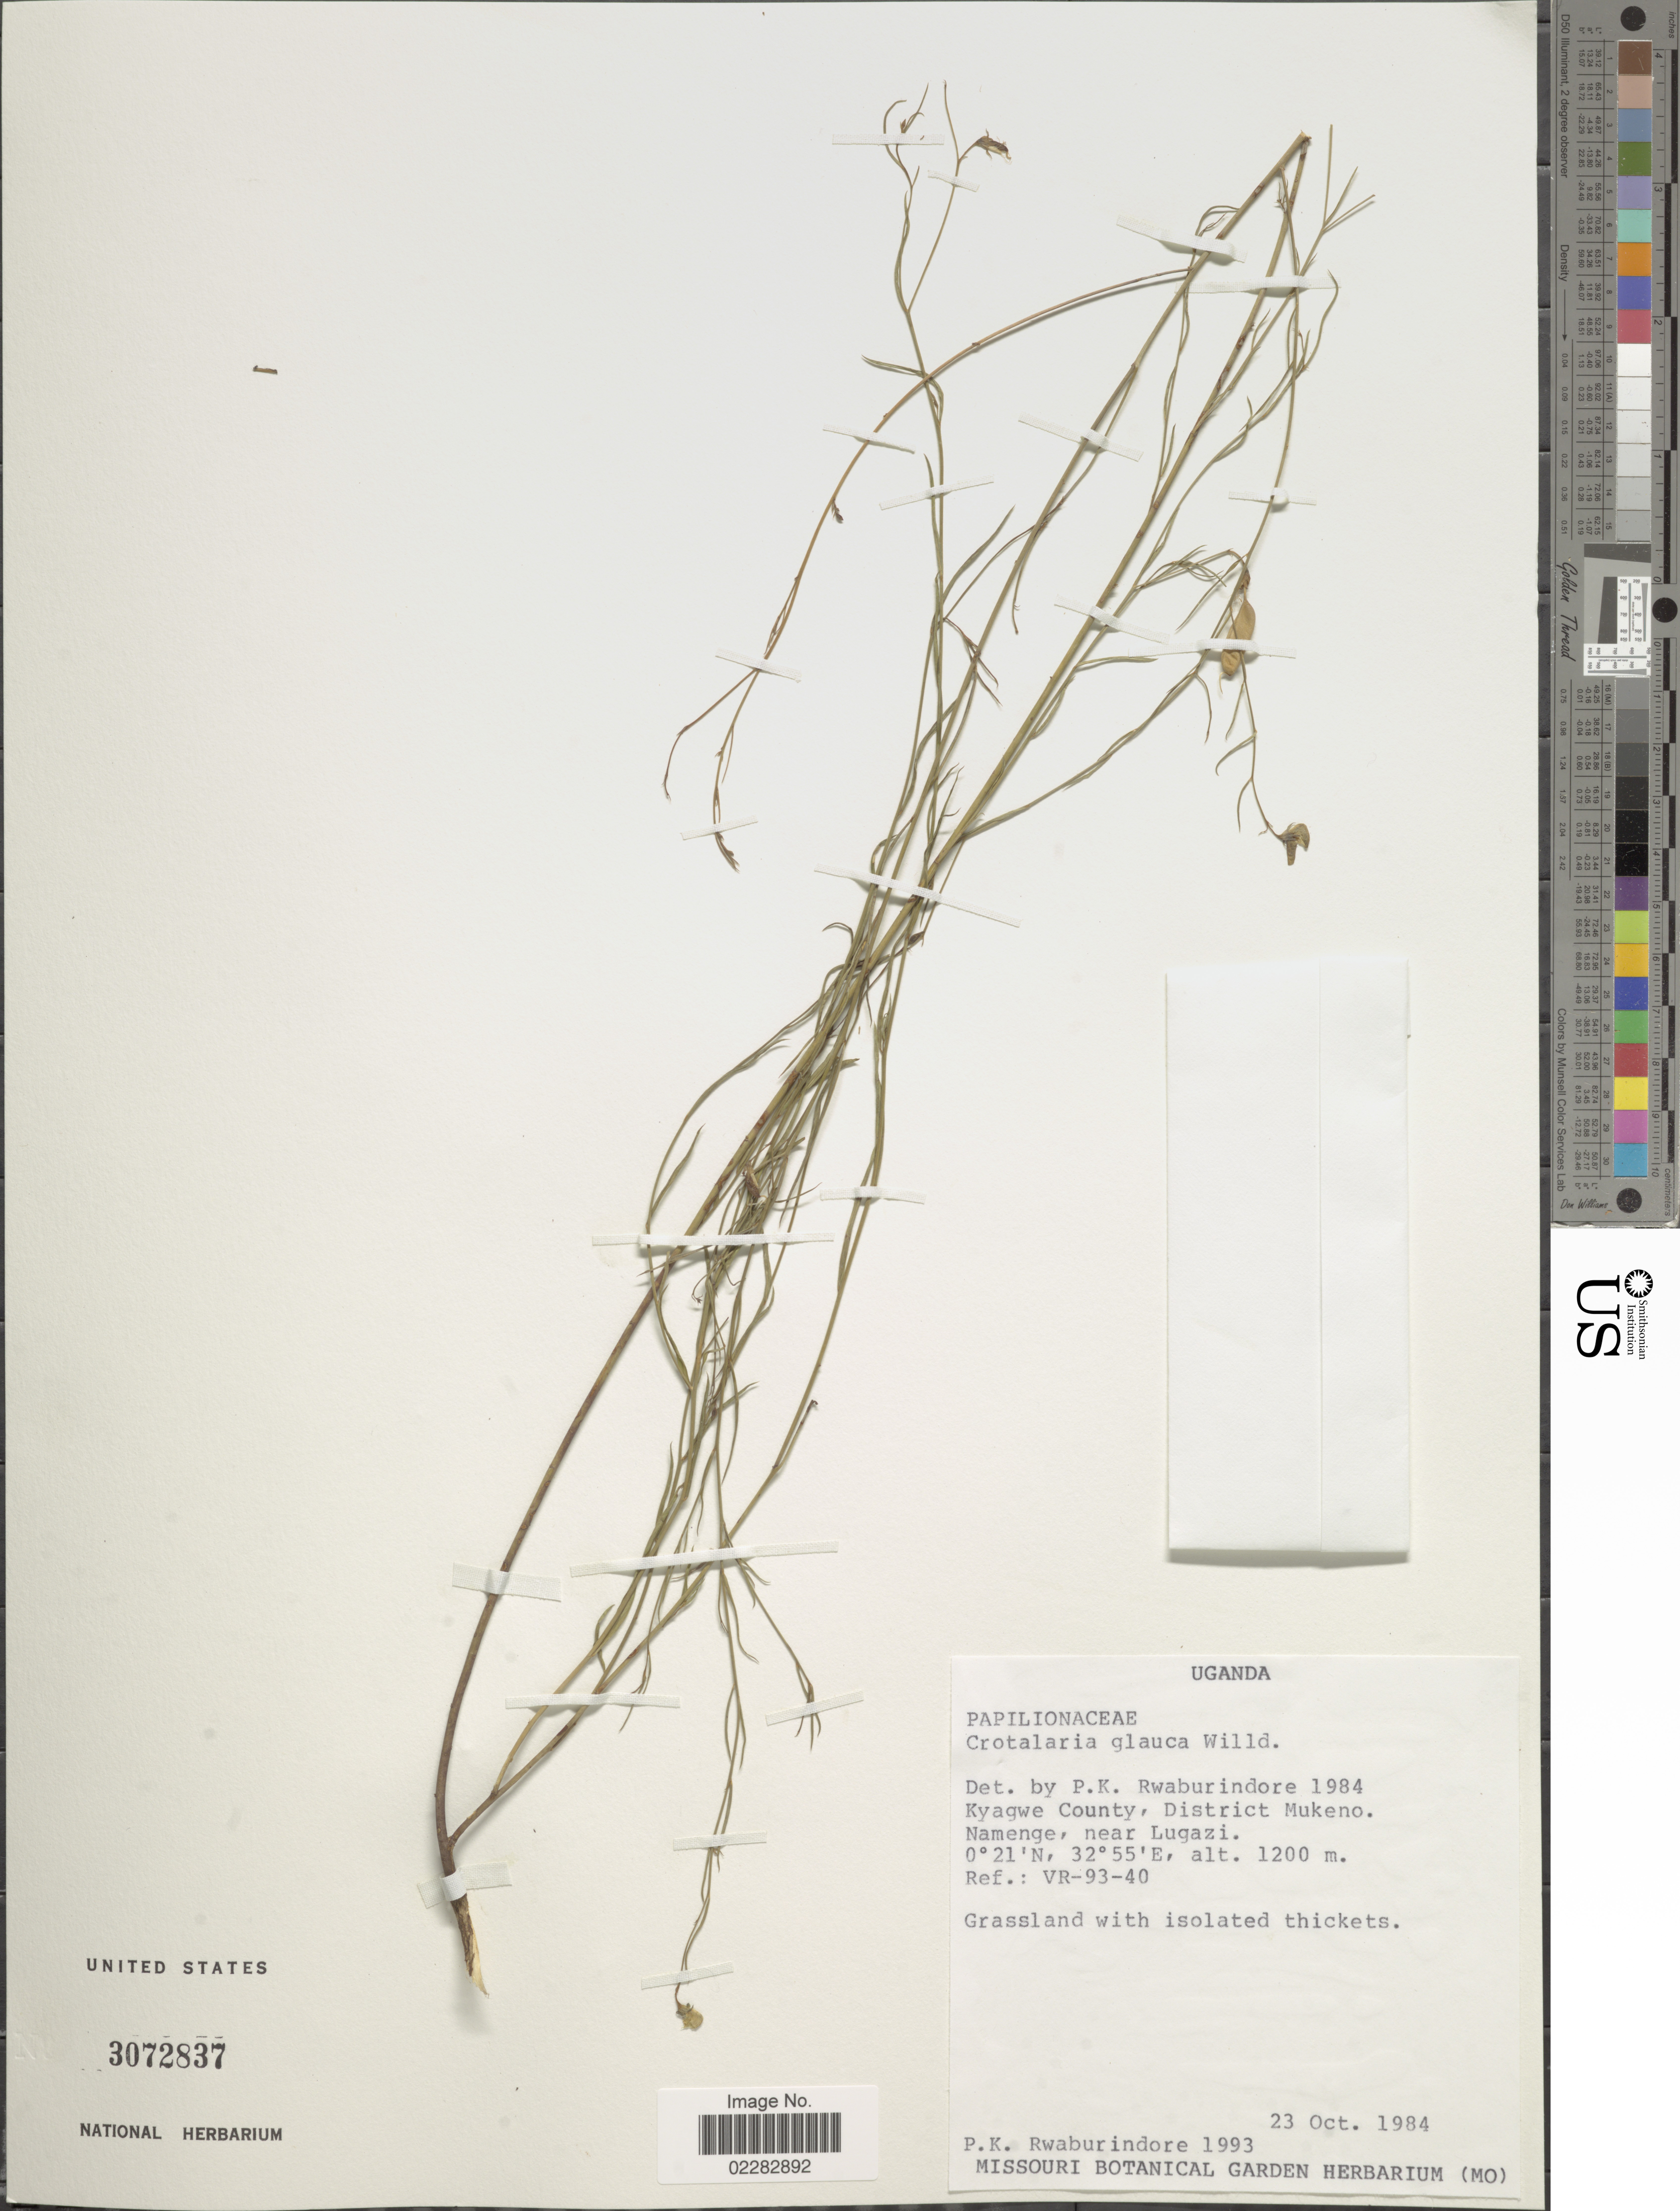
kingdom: Plantae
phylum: Tracheophyta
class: Magnoliopsida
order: Fabales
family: Fabaceae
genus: Crotalaria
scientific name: Crotalaria glauca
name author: Willd.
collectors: P. Rwaburindore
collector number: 1993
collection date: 1984-10-23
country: Uganda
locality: Kyagwe County, District Mukeno, Namenge, near Lugazi.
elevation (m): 1200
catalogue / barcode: US 3072837